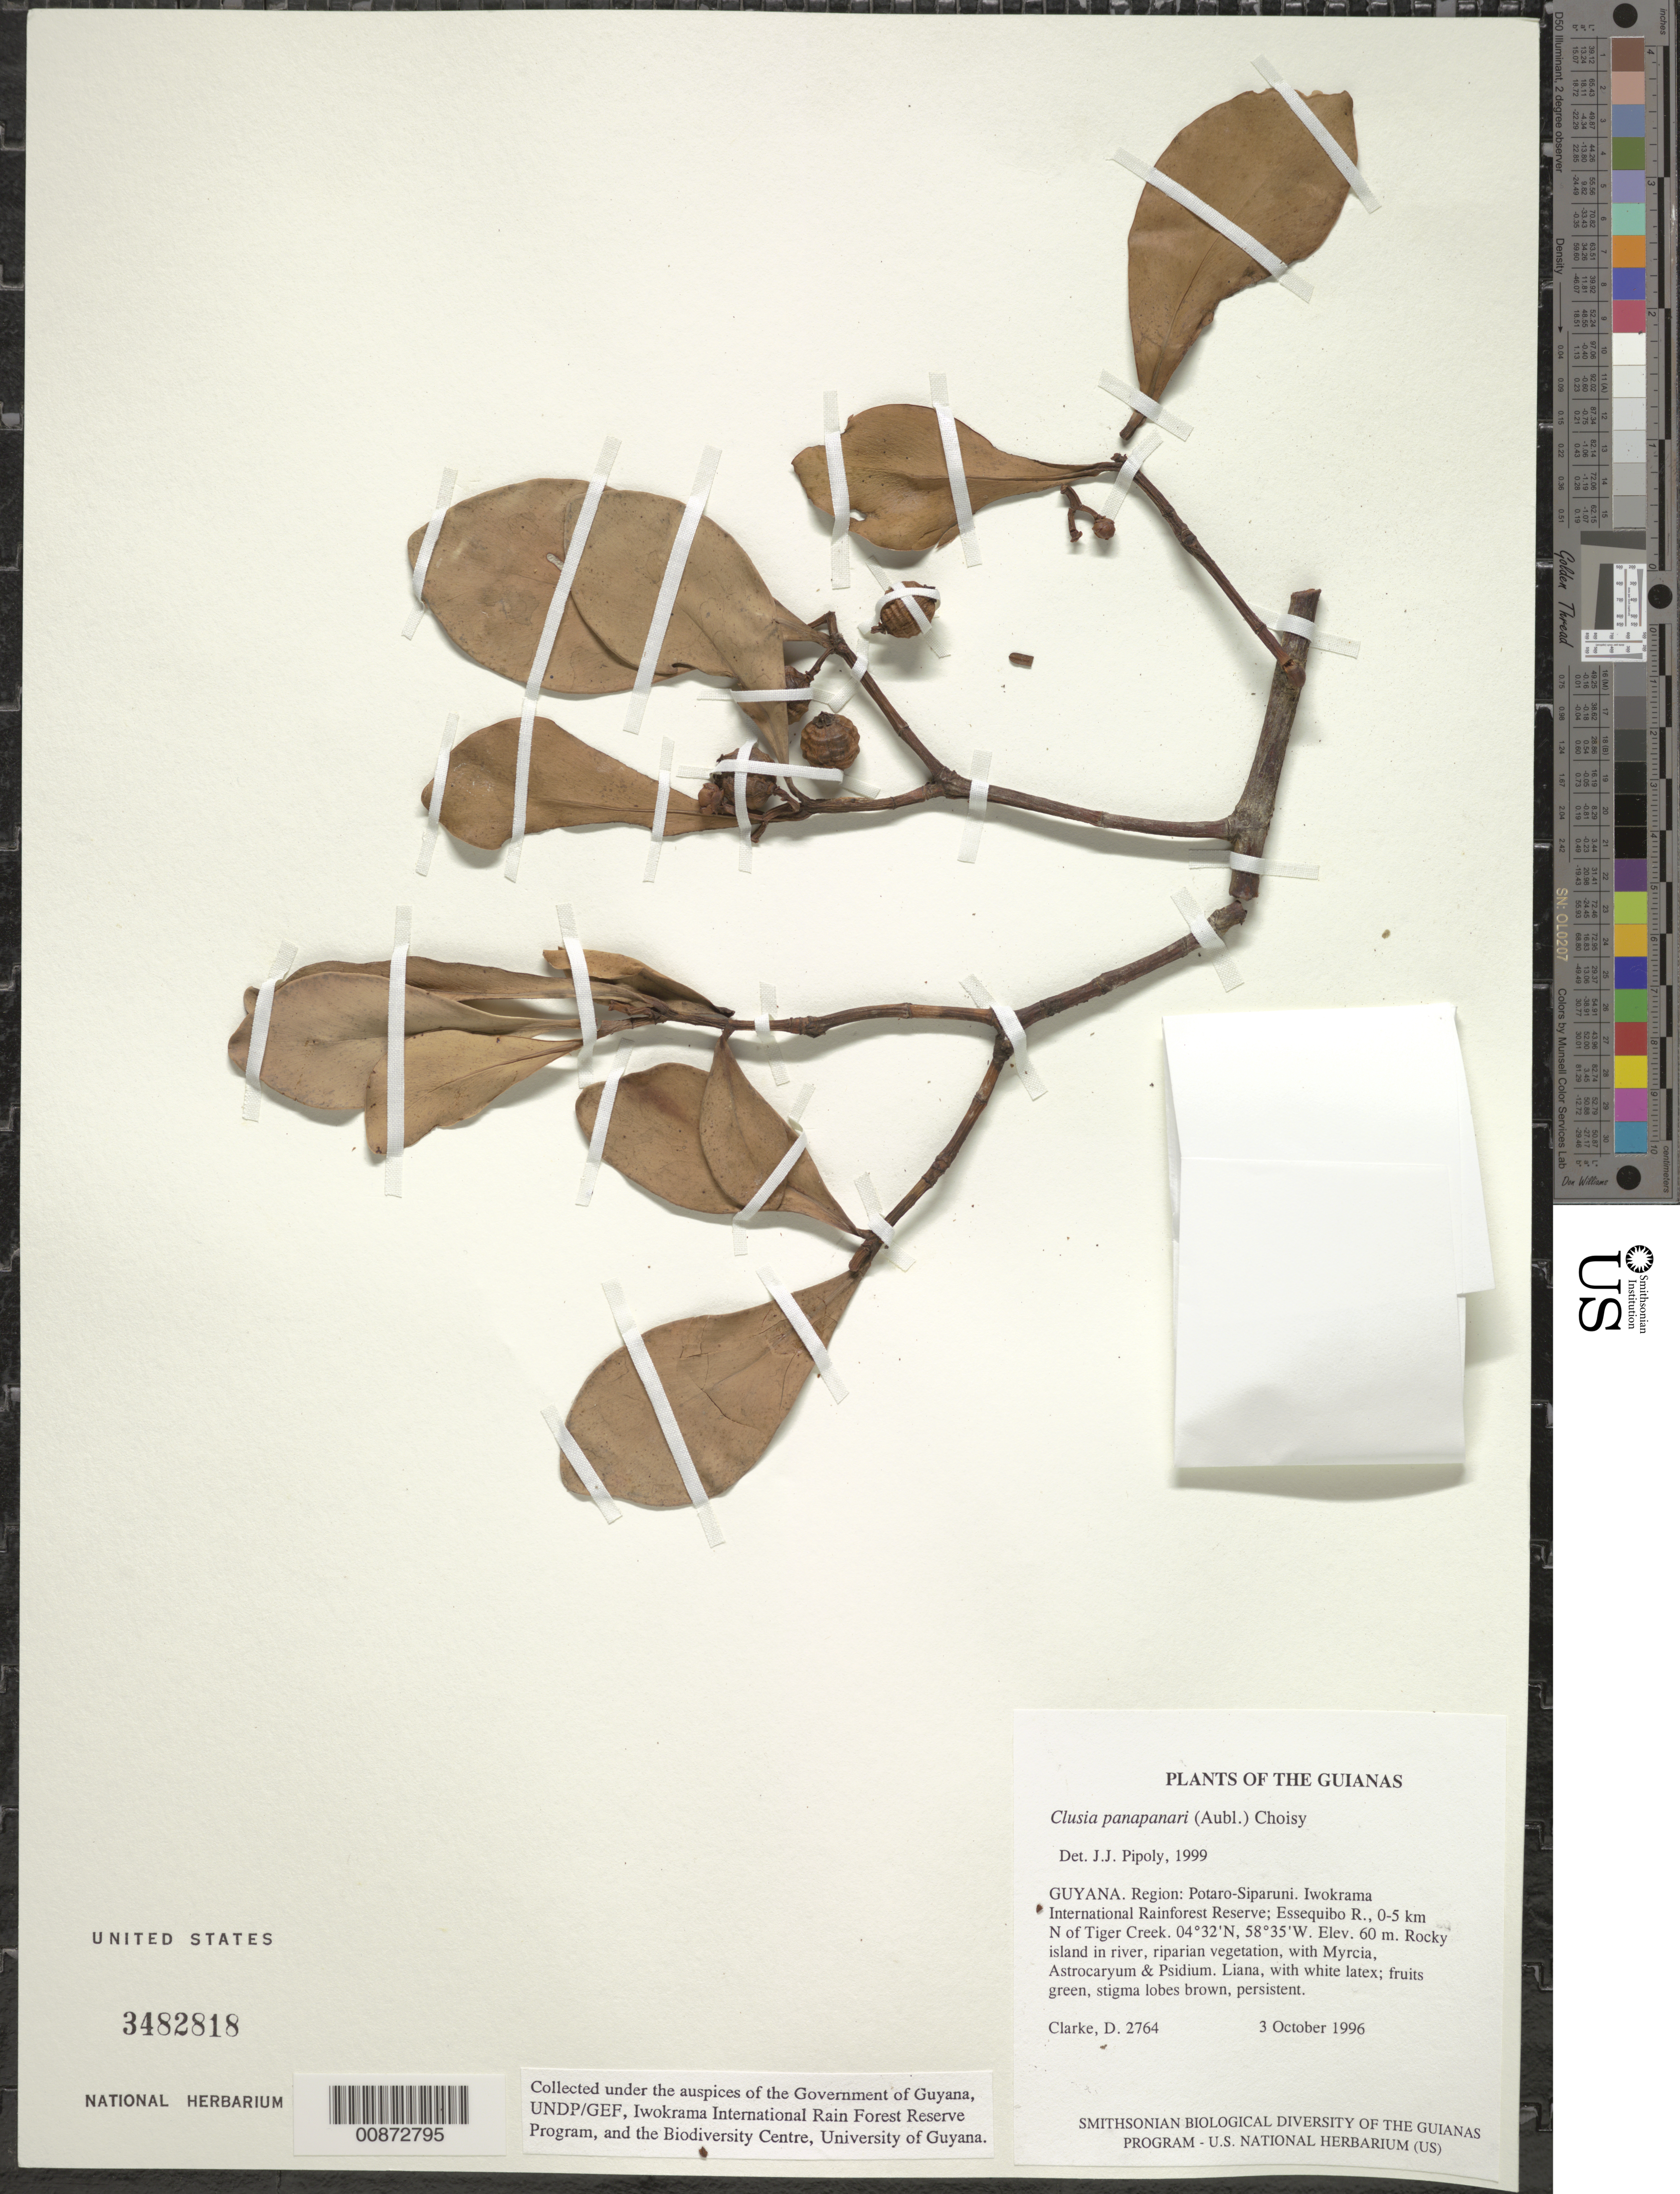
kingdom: Plantae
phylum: Tracheophyta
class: Magnoliopsida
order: Malpighiales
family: Clusiaceae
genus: Clusia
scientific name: Clusia panapanari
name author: (Aubl.) Choisy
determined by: Pipoly, J. J., III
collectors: H. D. Clarke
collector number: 2764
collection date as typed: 3 October 1996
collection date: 1996-10-03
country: Guyana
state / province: Potaro-Siparuni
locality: Iwokrama International Rainforest Reserve; Essequibo R., 0-5 km N of Tiger Creek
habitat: Rocky island in river, riparian vegetation, with Myrcia, Astrocaryum & Psidium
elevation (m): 60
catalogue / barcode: US 3482818